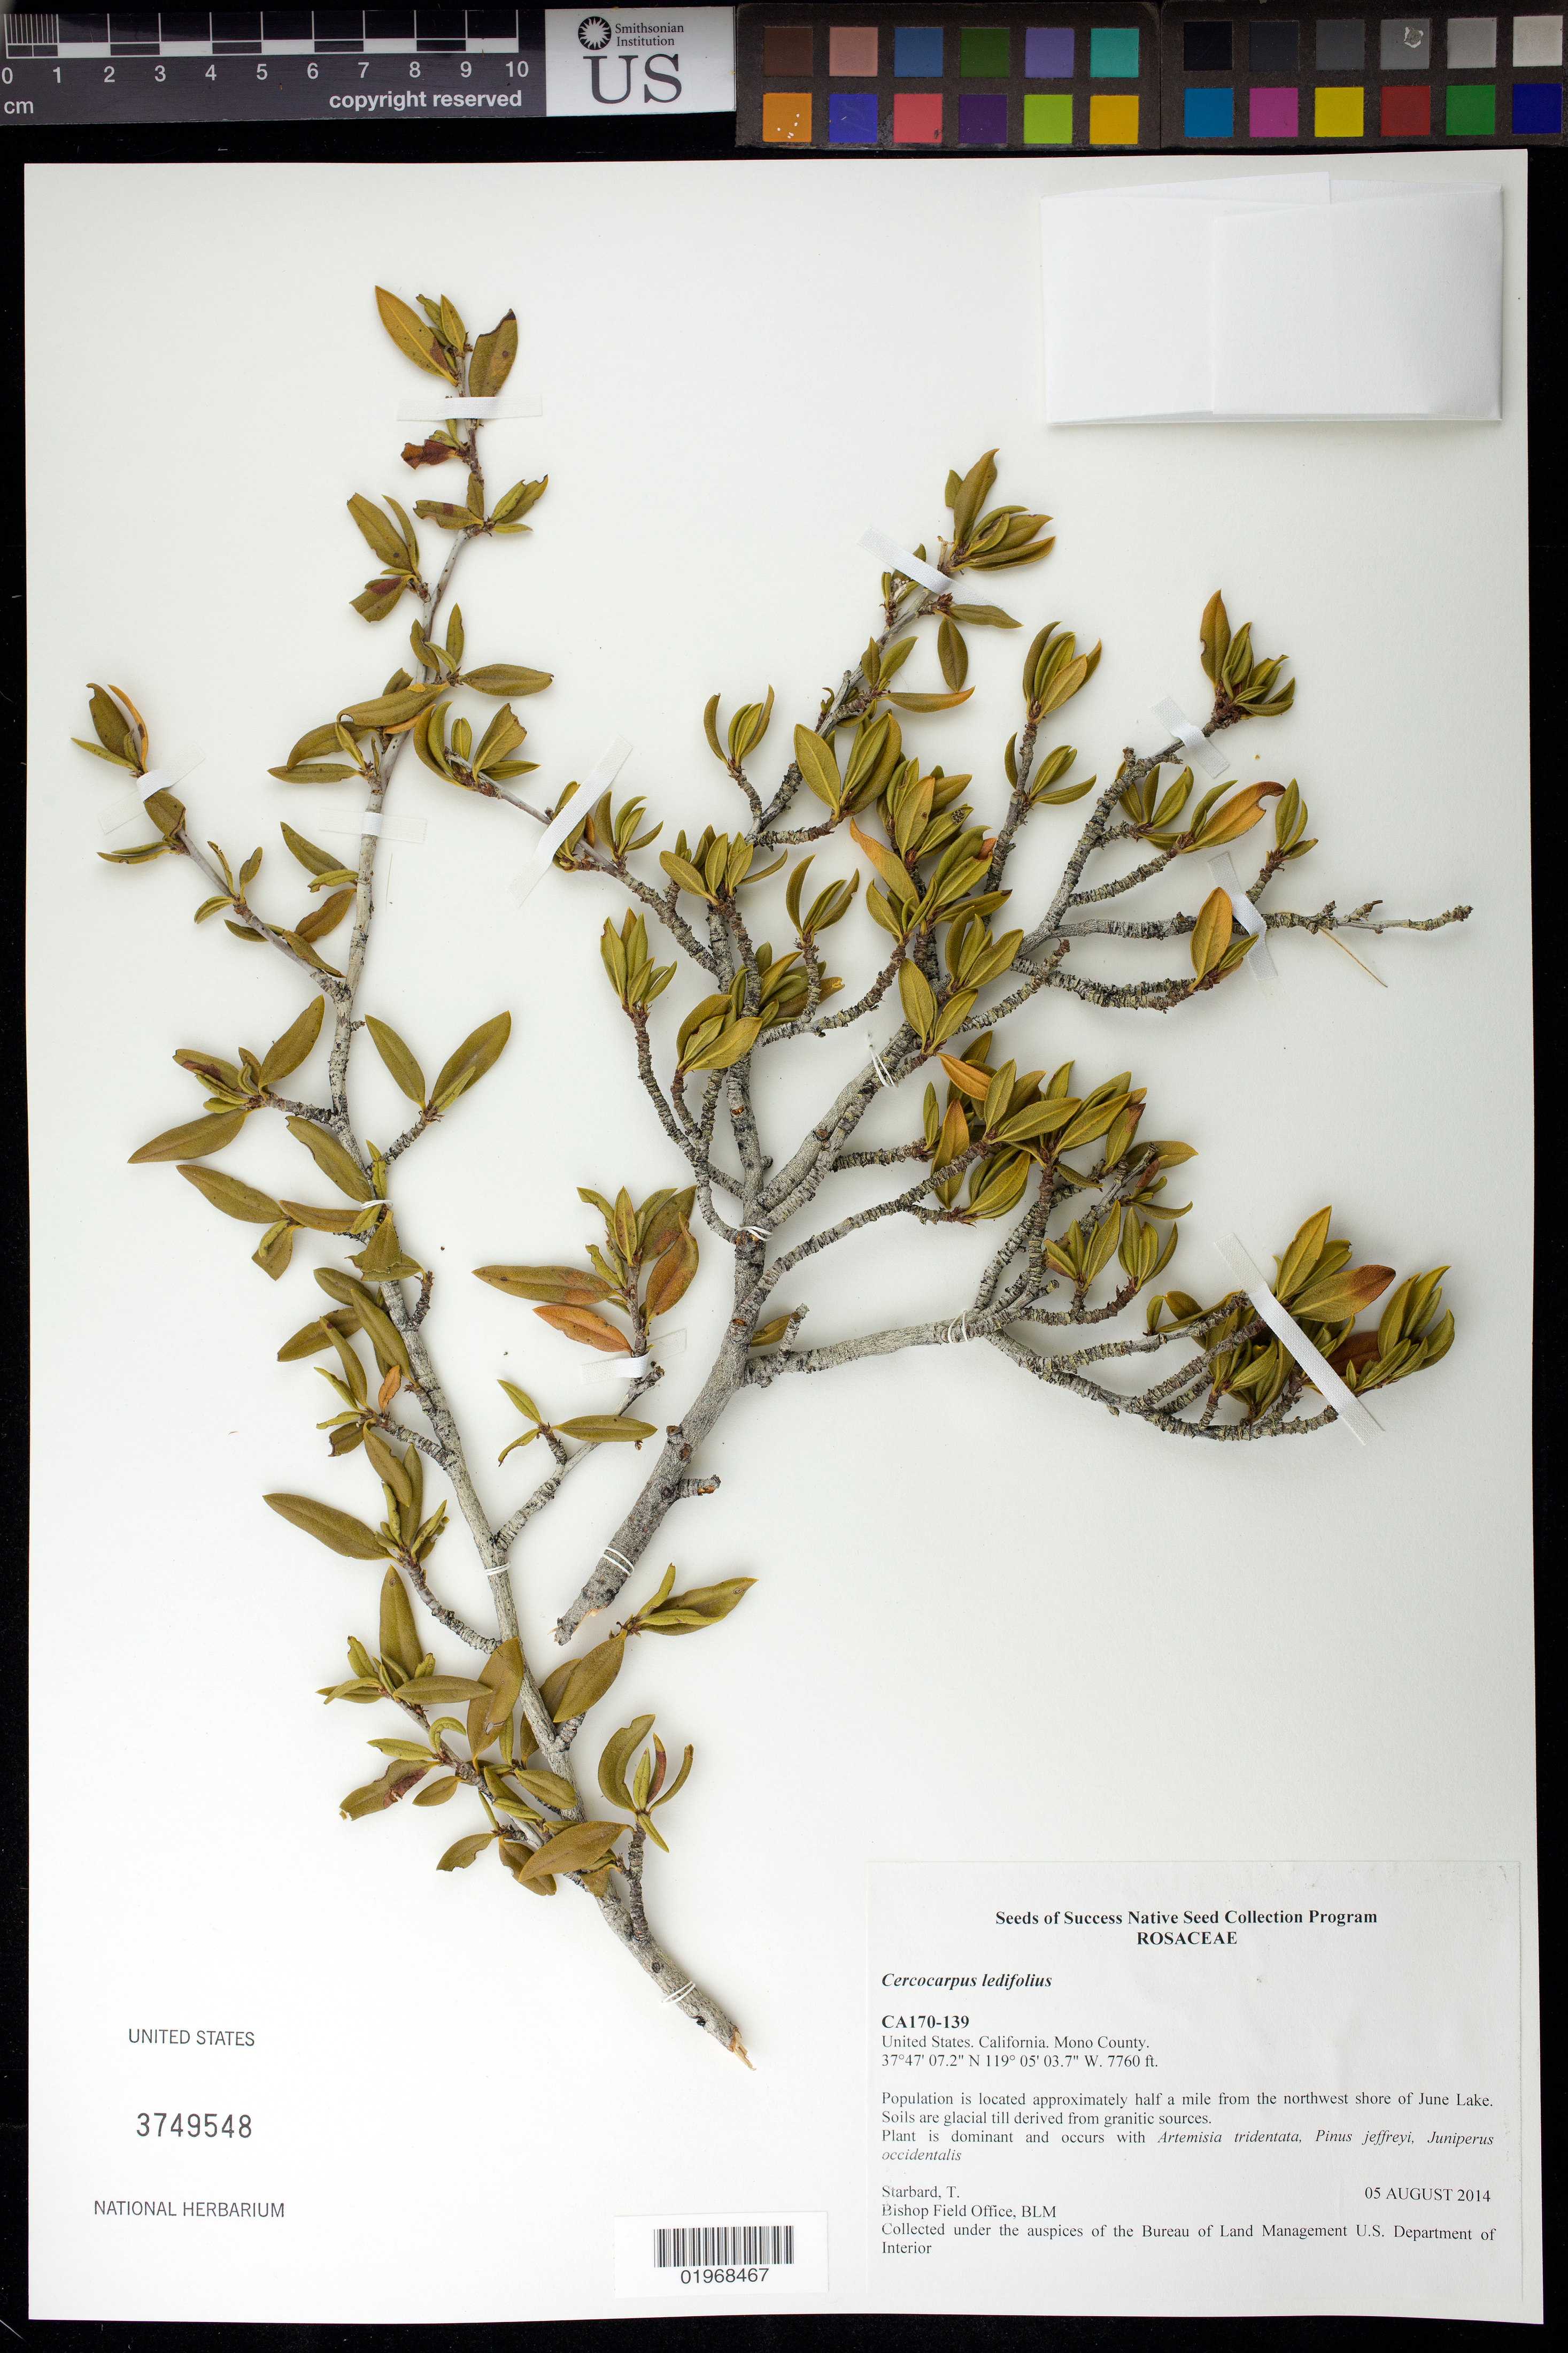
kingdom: Plantae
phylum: Tracheophyta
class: Magnoliopsida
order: Rosales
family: Rosaceae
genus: Cercocarpus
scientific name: Cercocarpus ledifolius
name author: Nutt.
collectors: T. Starbard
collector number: CA170-139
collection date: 2014-08-05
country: United States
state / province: California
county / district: Mono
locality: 0.5 mi. from NW shore of June Lake.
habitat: Soils are glacial till derived from granitic sources. With Artemisia tridentata, Pinus jeffreyi, Juniperus occidentalis.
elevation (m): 2365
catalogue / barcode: US 3749548